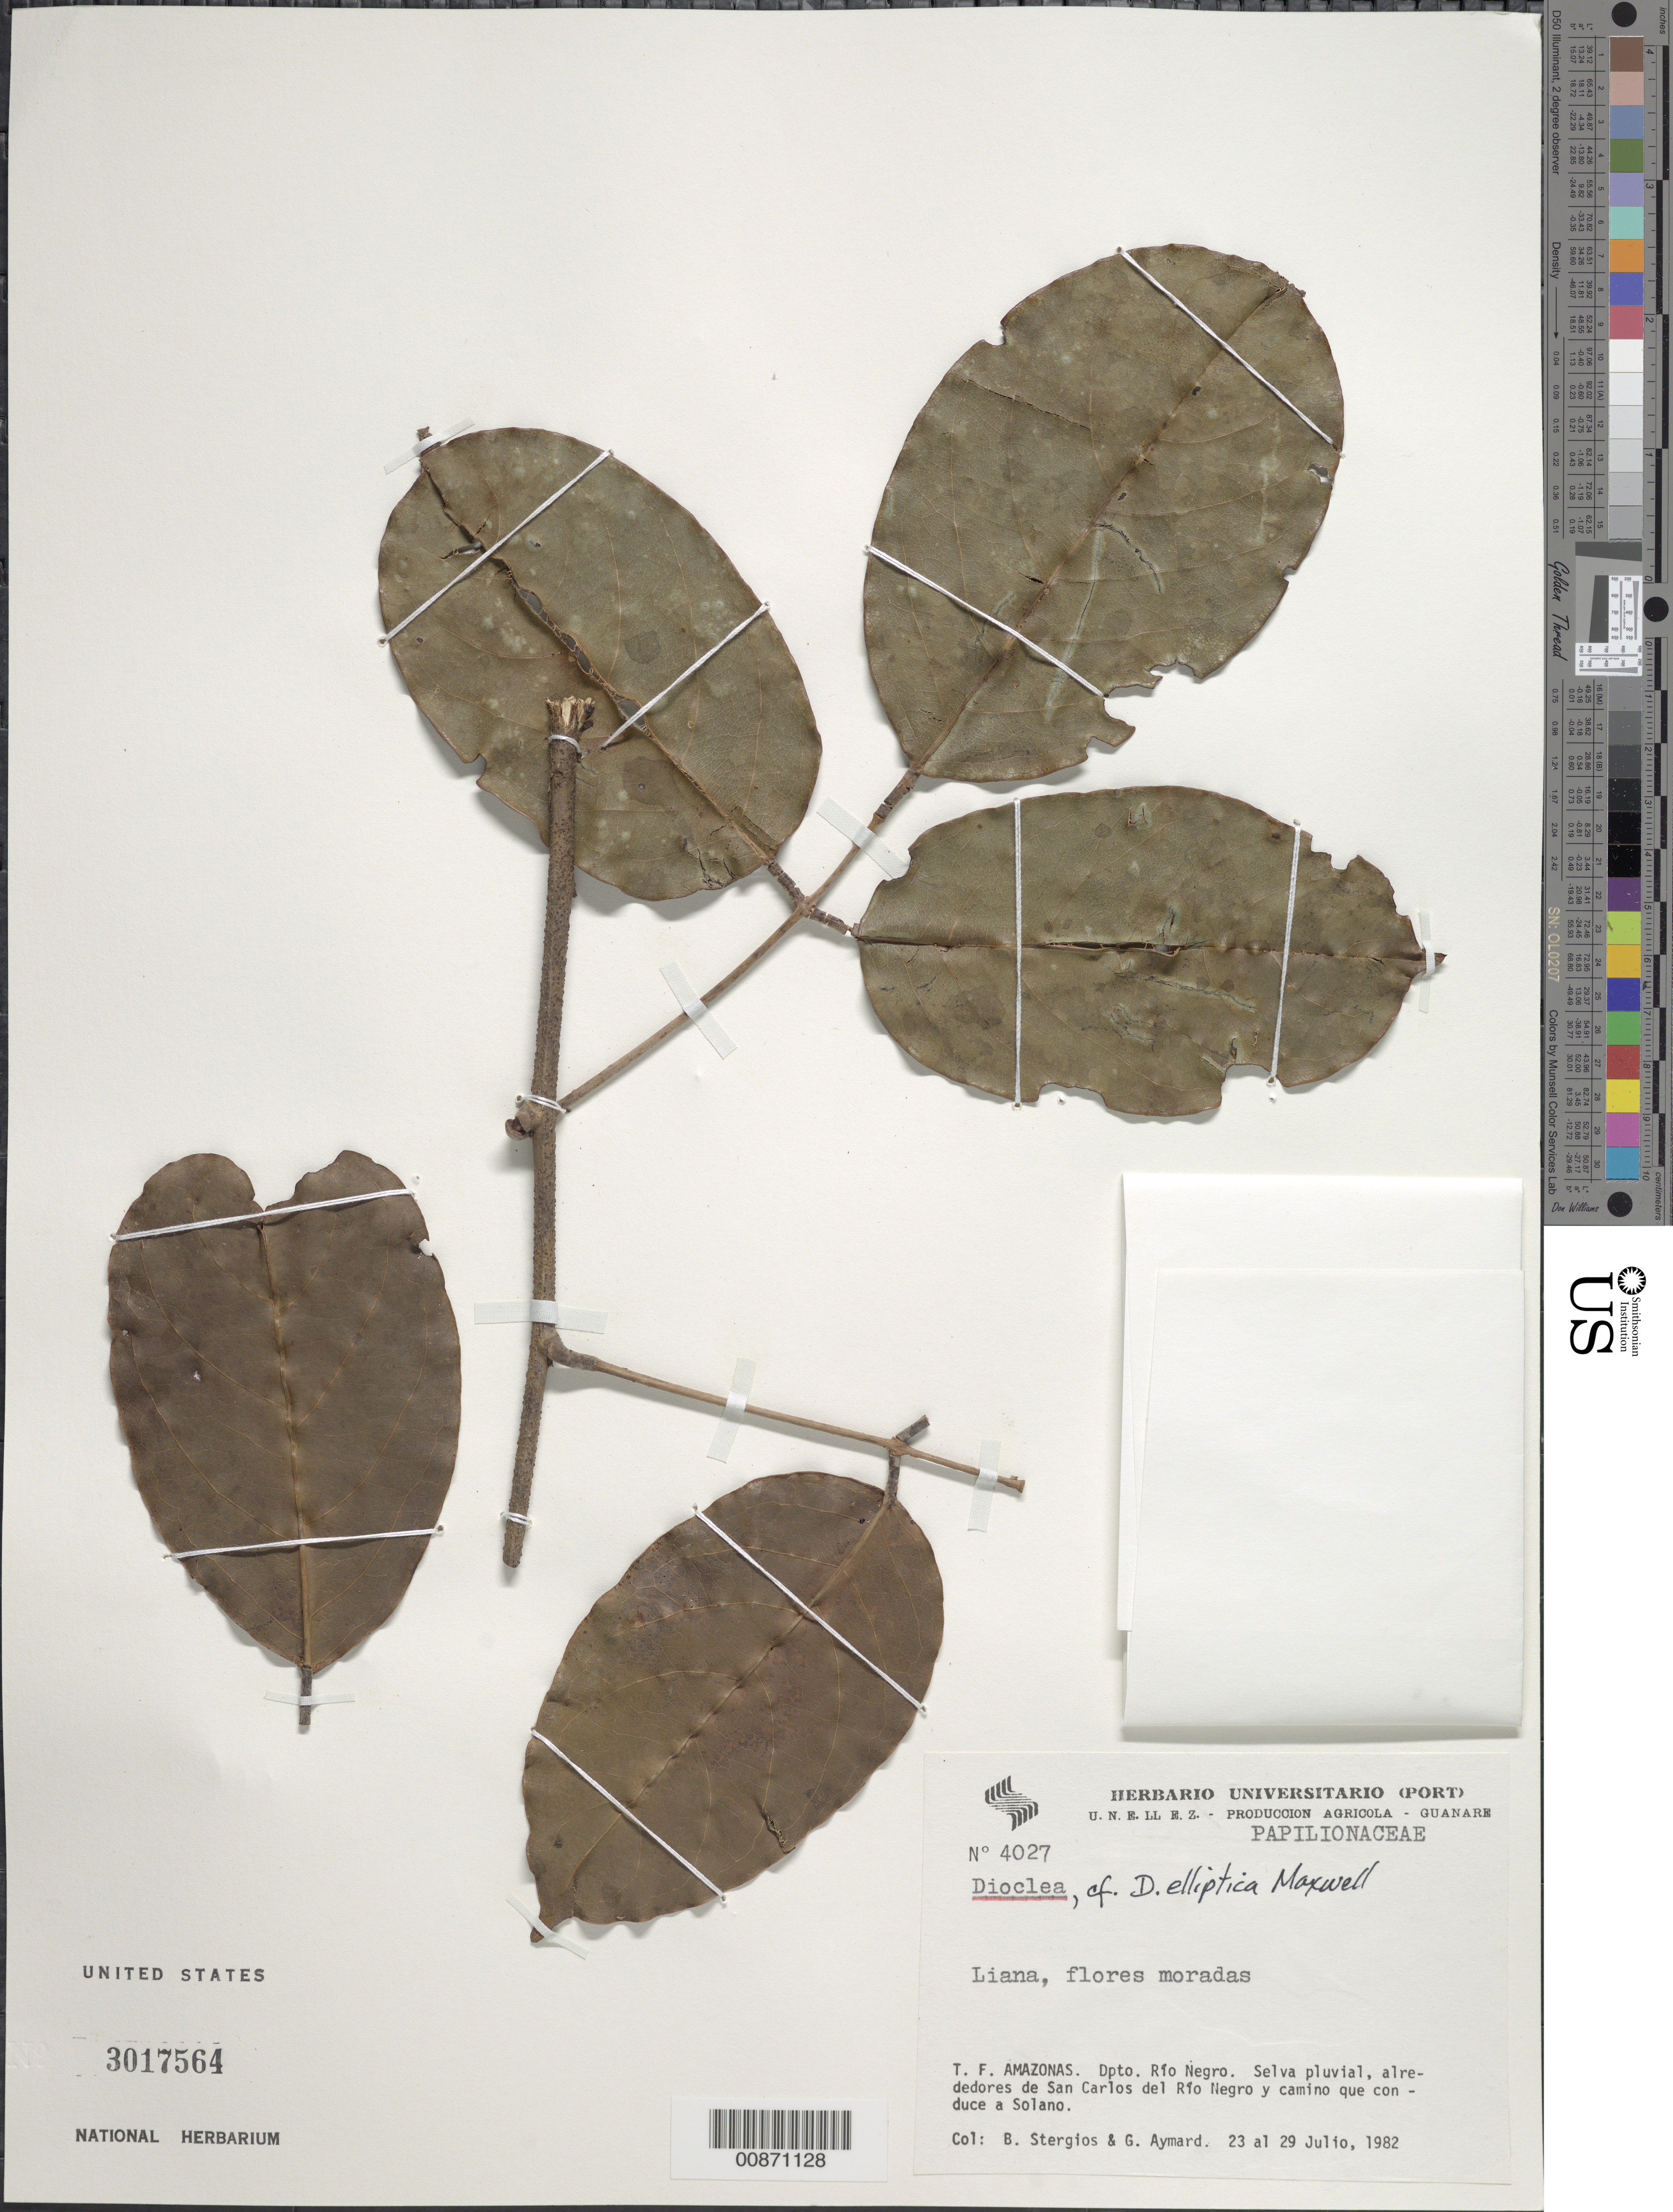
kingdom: Plantae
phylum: Tracheophyta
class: Magnoliopsida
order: Fabales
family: Fabaceae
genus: Macropsychanthus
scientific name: Macropsychanthus scaber var. scaber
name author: (Rich.) L.P. Queiroz & Snak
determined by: Strong, Mark T., (BOT), Smithsonian Institution - National Museum of Natural History (UNITED STATES)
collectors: B. G. Stergios & G. A. Aymard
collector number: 4027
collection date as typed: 23-Jul-82 to 29-Jul-82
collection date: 1982-07-23/1982-07-29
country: Venezuela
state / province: Amazonas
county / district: Río Negro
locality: San Carlos del Río Negro y camino que conduce a Solano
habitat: Selva pluvial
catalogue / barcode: US 3017564